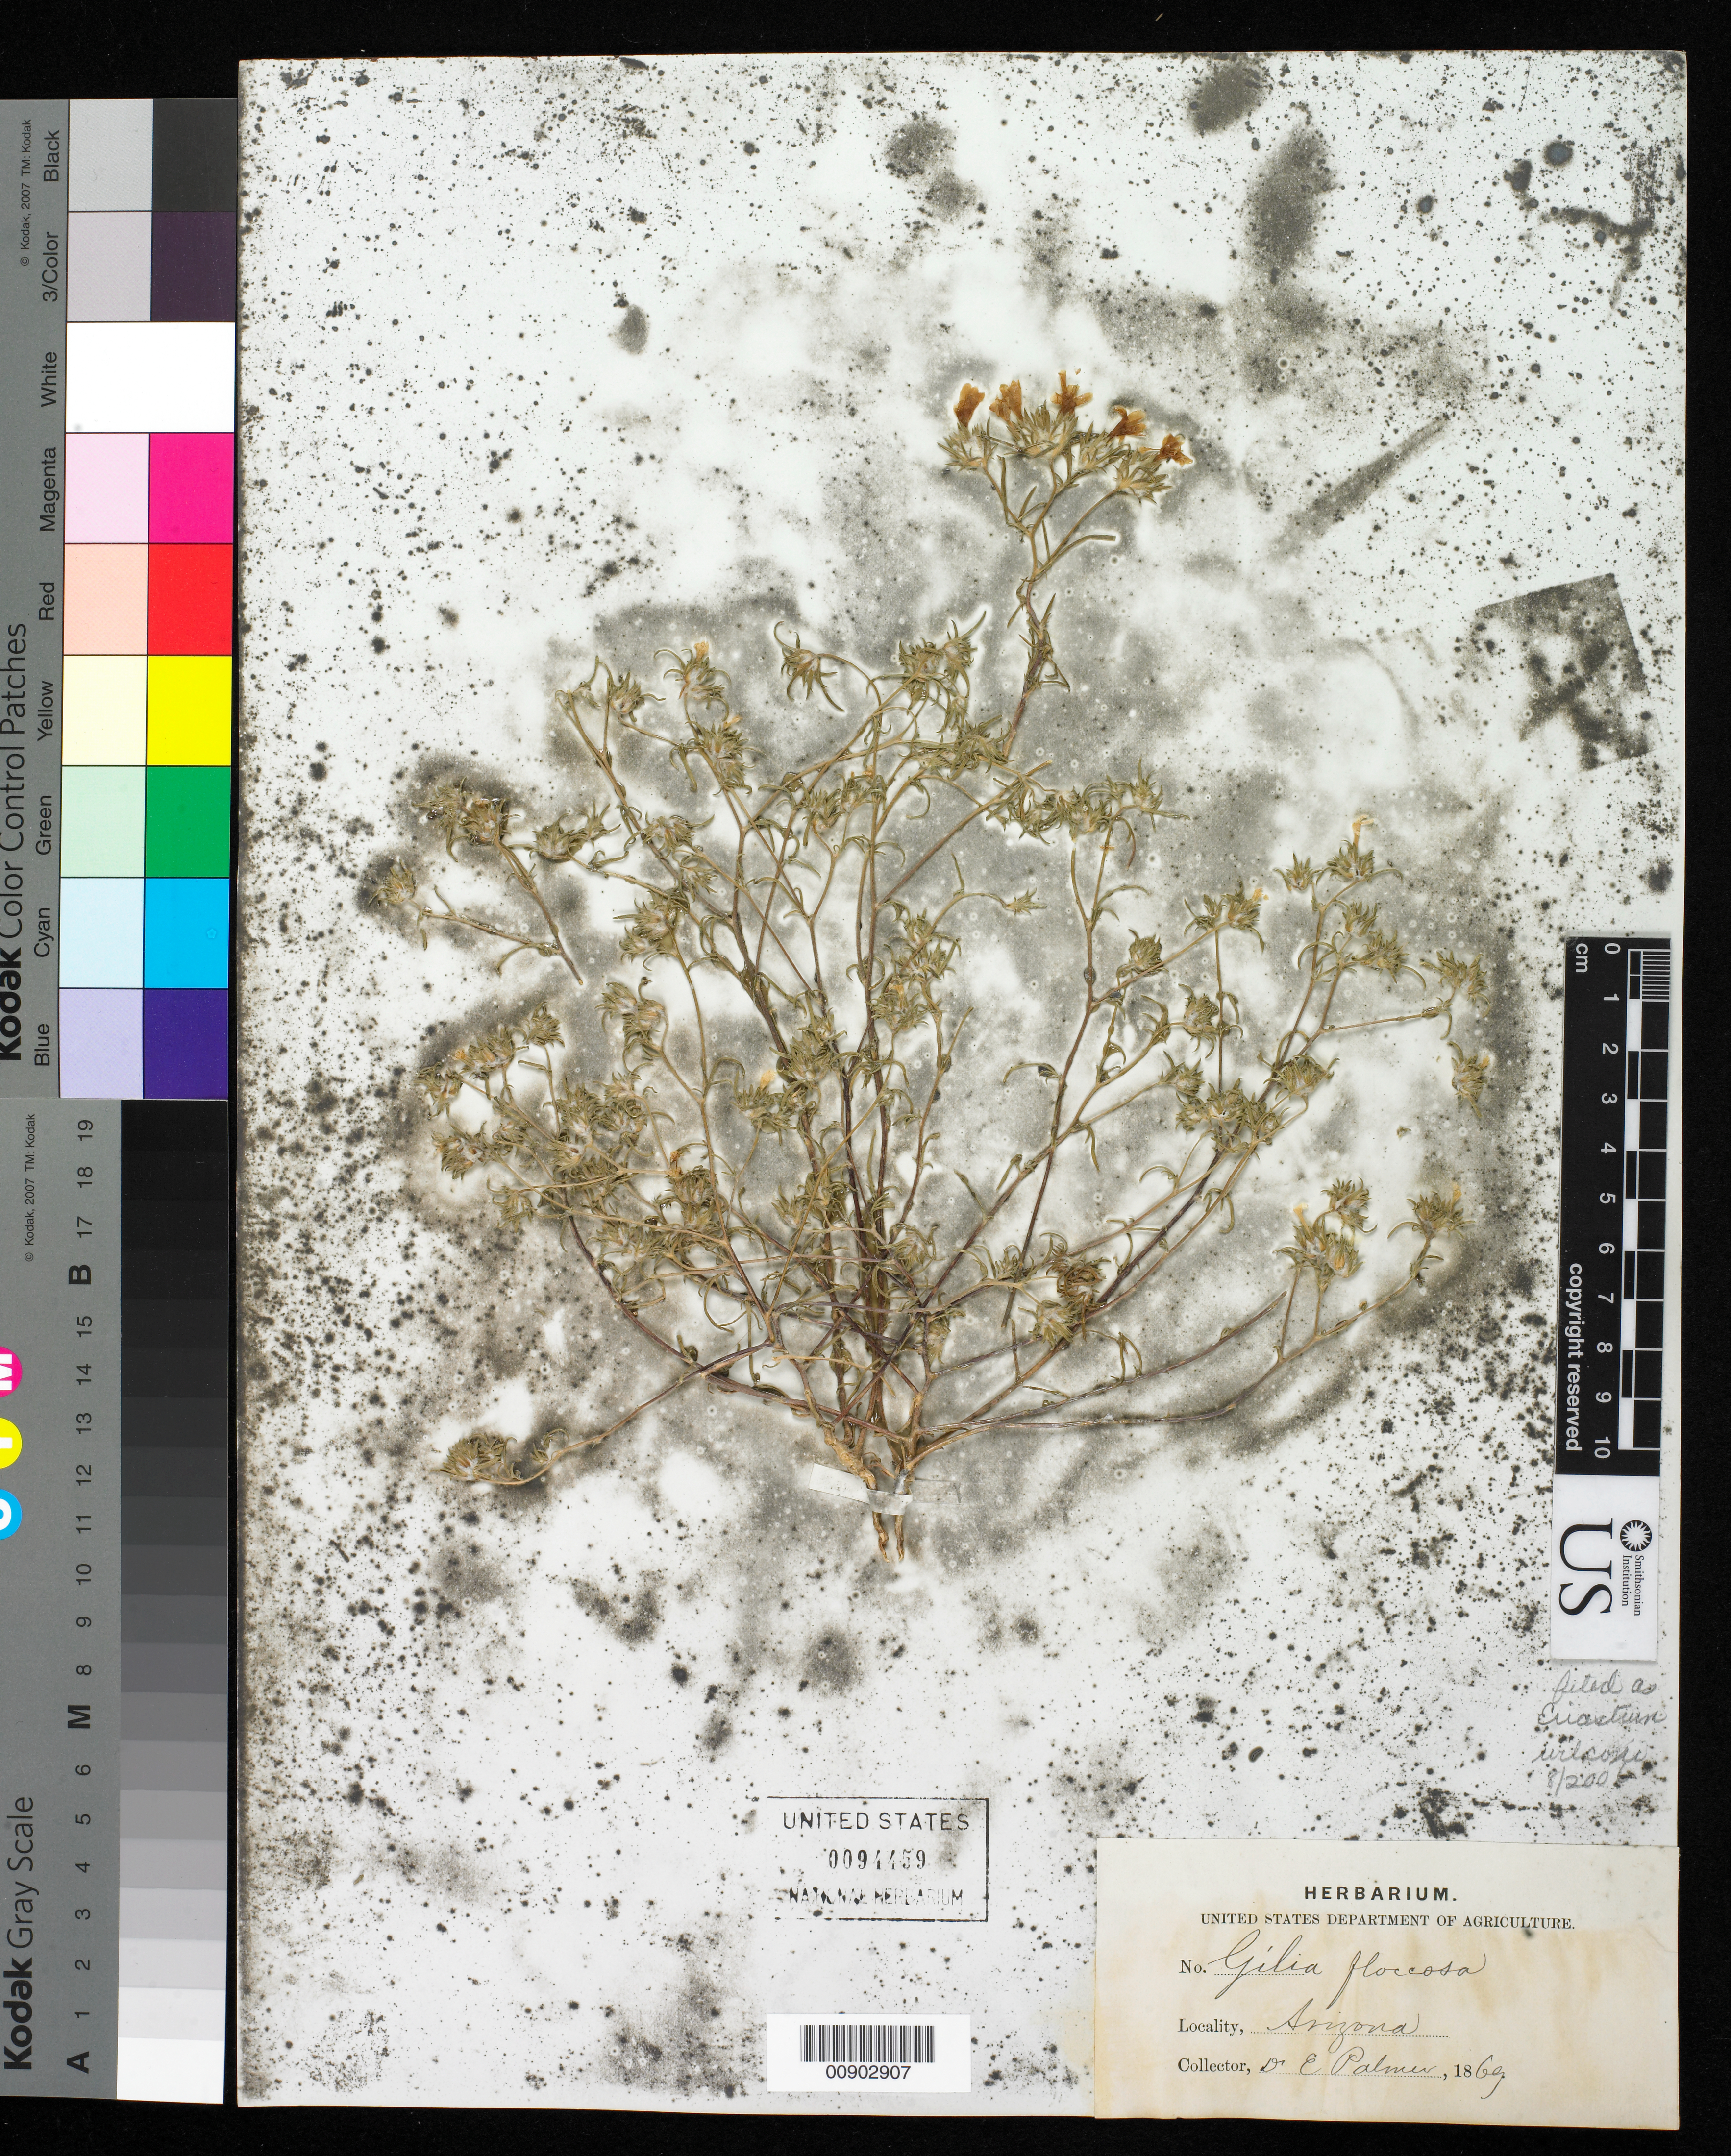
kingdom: Plantae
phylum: Tracheophyta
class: Magnoliopsida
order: Ericales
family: Polemoniaceae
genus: Eriastrum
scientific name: Eriastrum sp.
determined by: Strong, Mark T., (BOT), Smithsonian Institution - National Museum of Natural History (UNITED STATES)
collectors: E. Palmer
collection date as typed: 1869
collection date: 1869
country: United States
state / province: Arizona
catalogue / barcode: US 94459